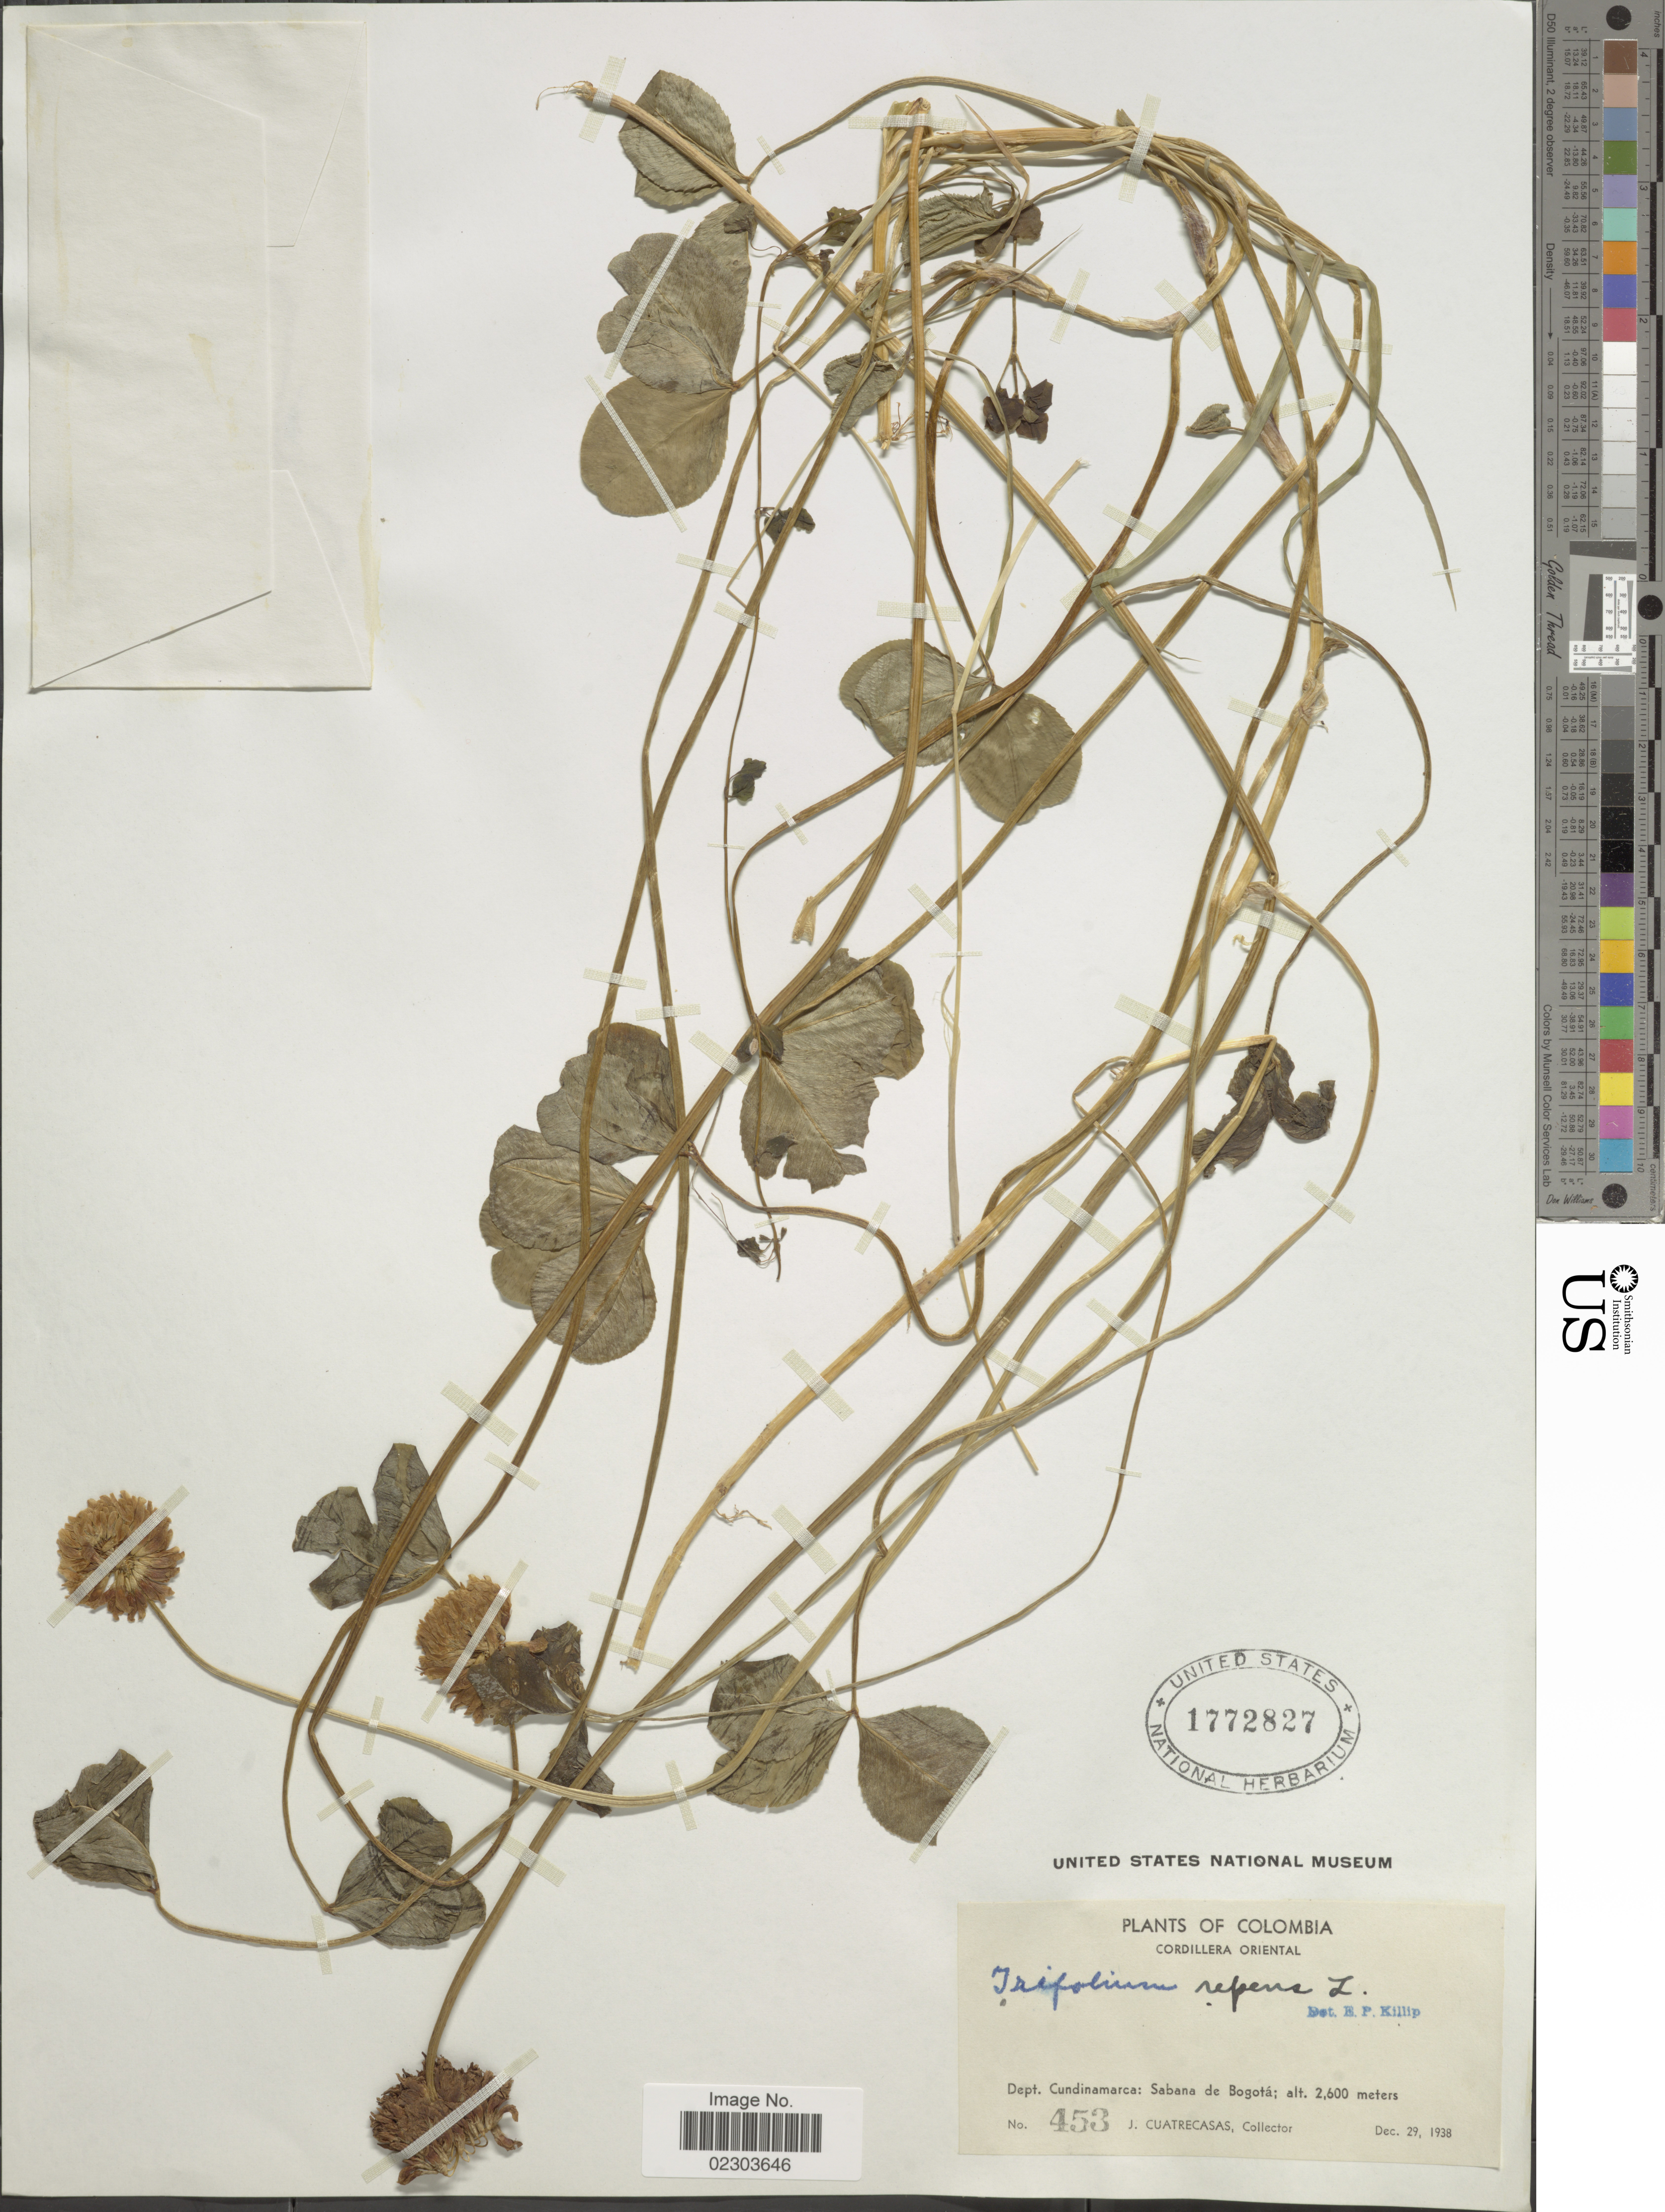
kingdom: Plantae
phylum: Tracheophyta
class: Magnoliopsida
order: Fabales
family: Fabaceae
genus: Trifolium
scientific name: Trifolium repens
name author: L.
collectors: J. Cuatrecasas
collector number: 453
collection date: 1938-12-29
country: Colombia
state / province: Cundinamarca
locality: Sabana de Bogotá, Cordillera Oriental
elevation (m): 2600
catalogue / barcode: US 1772827